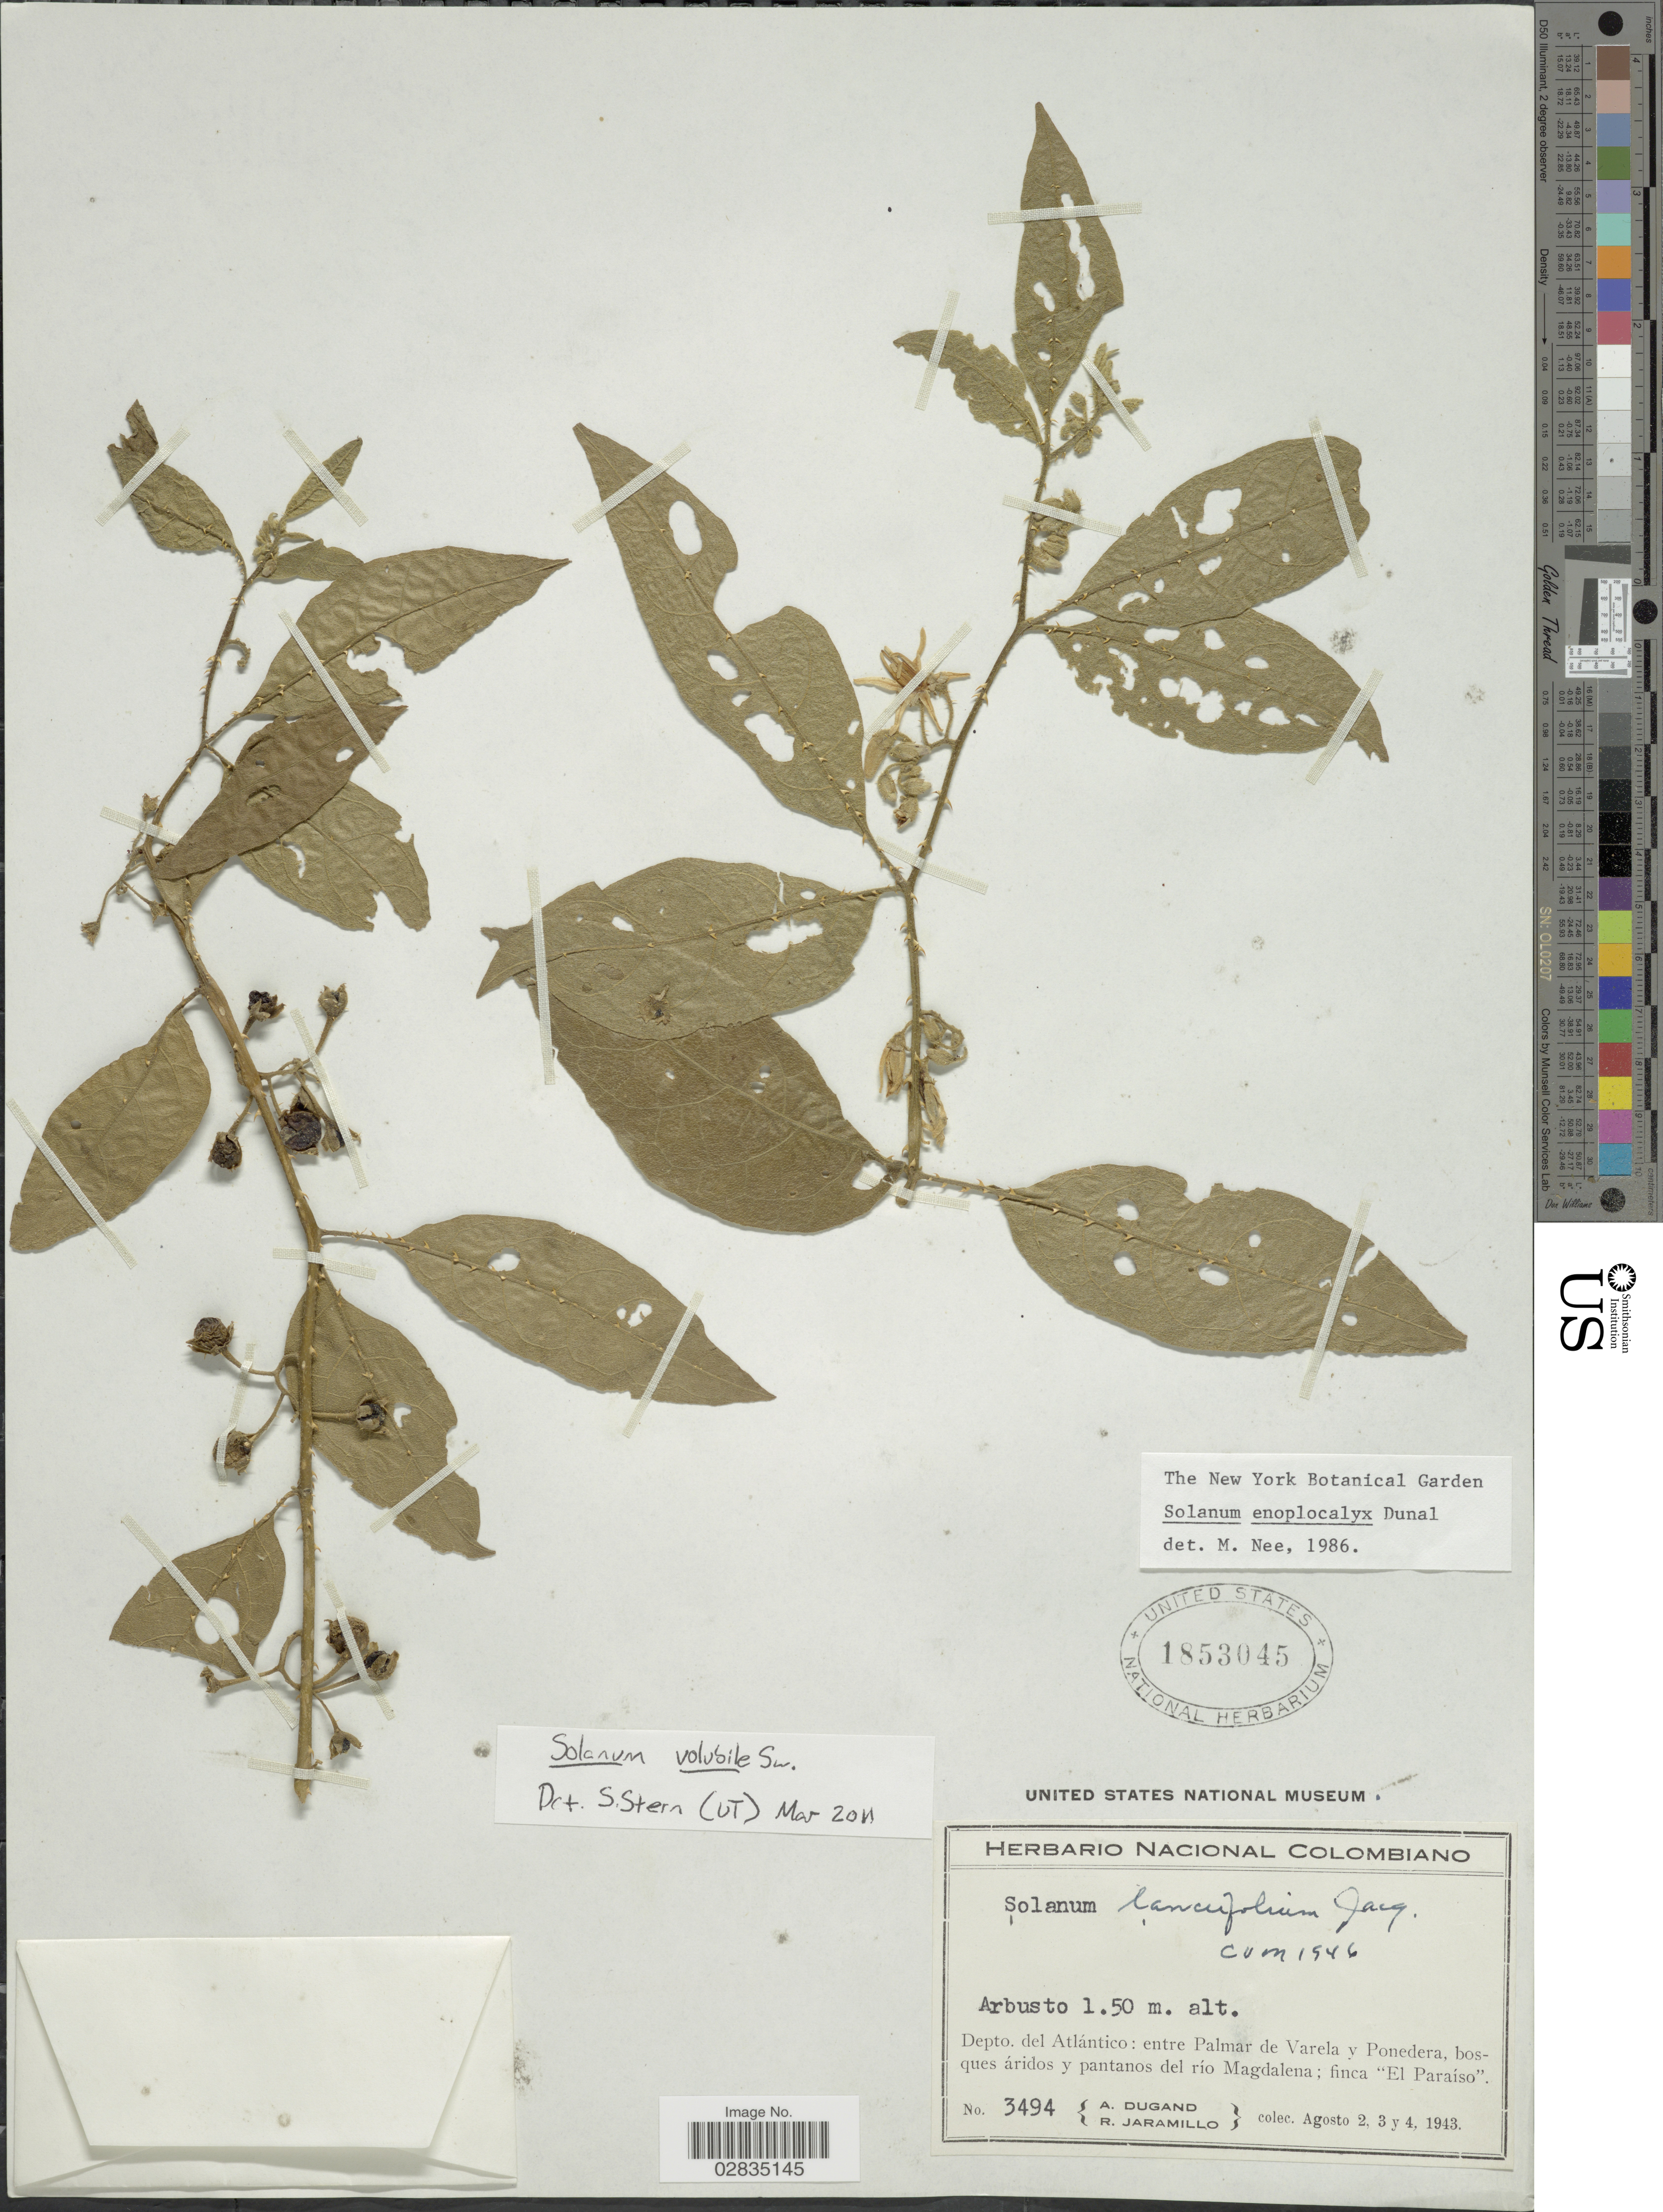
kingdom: Plantae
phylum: Tracheophyta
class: Magnoliopsida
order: Solanales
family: Solanaceae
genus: Solanum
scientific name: Solanum volubile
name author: Sw.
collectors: A. Dugand & R. Jaramillo M.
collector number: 3494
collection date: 1943-08-02/1943-08-04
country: Colombia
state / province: Atlántico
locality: Depto. del Atlántico: entre Palmar de Varela y Ponedera, bosques áridos y pantanos del río Magdalena; finca "El Paraíso".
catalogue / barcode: US 1853045